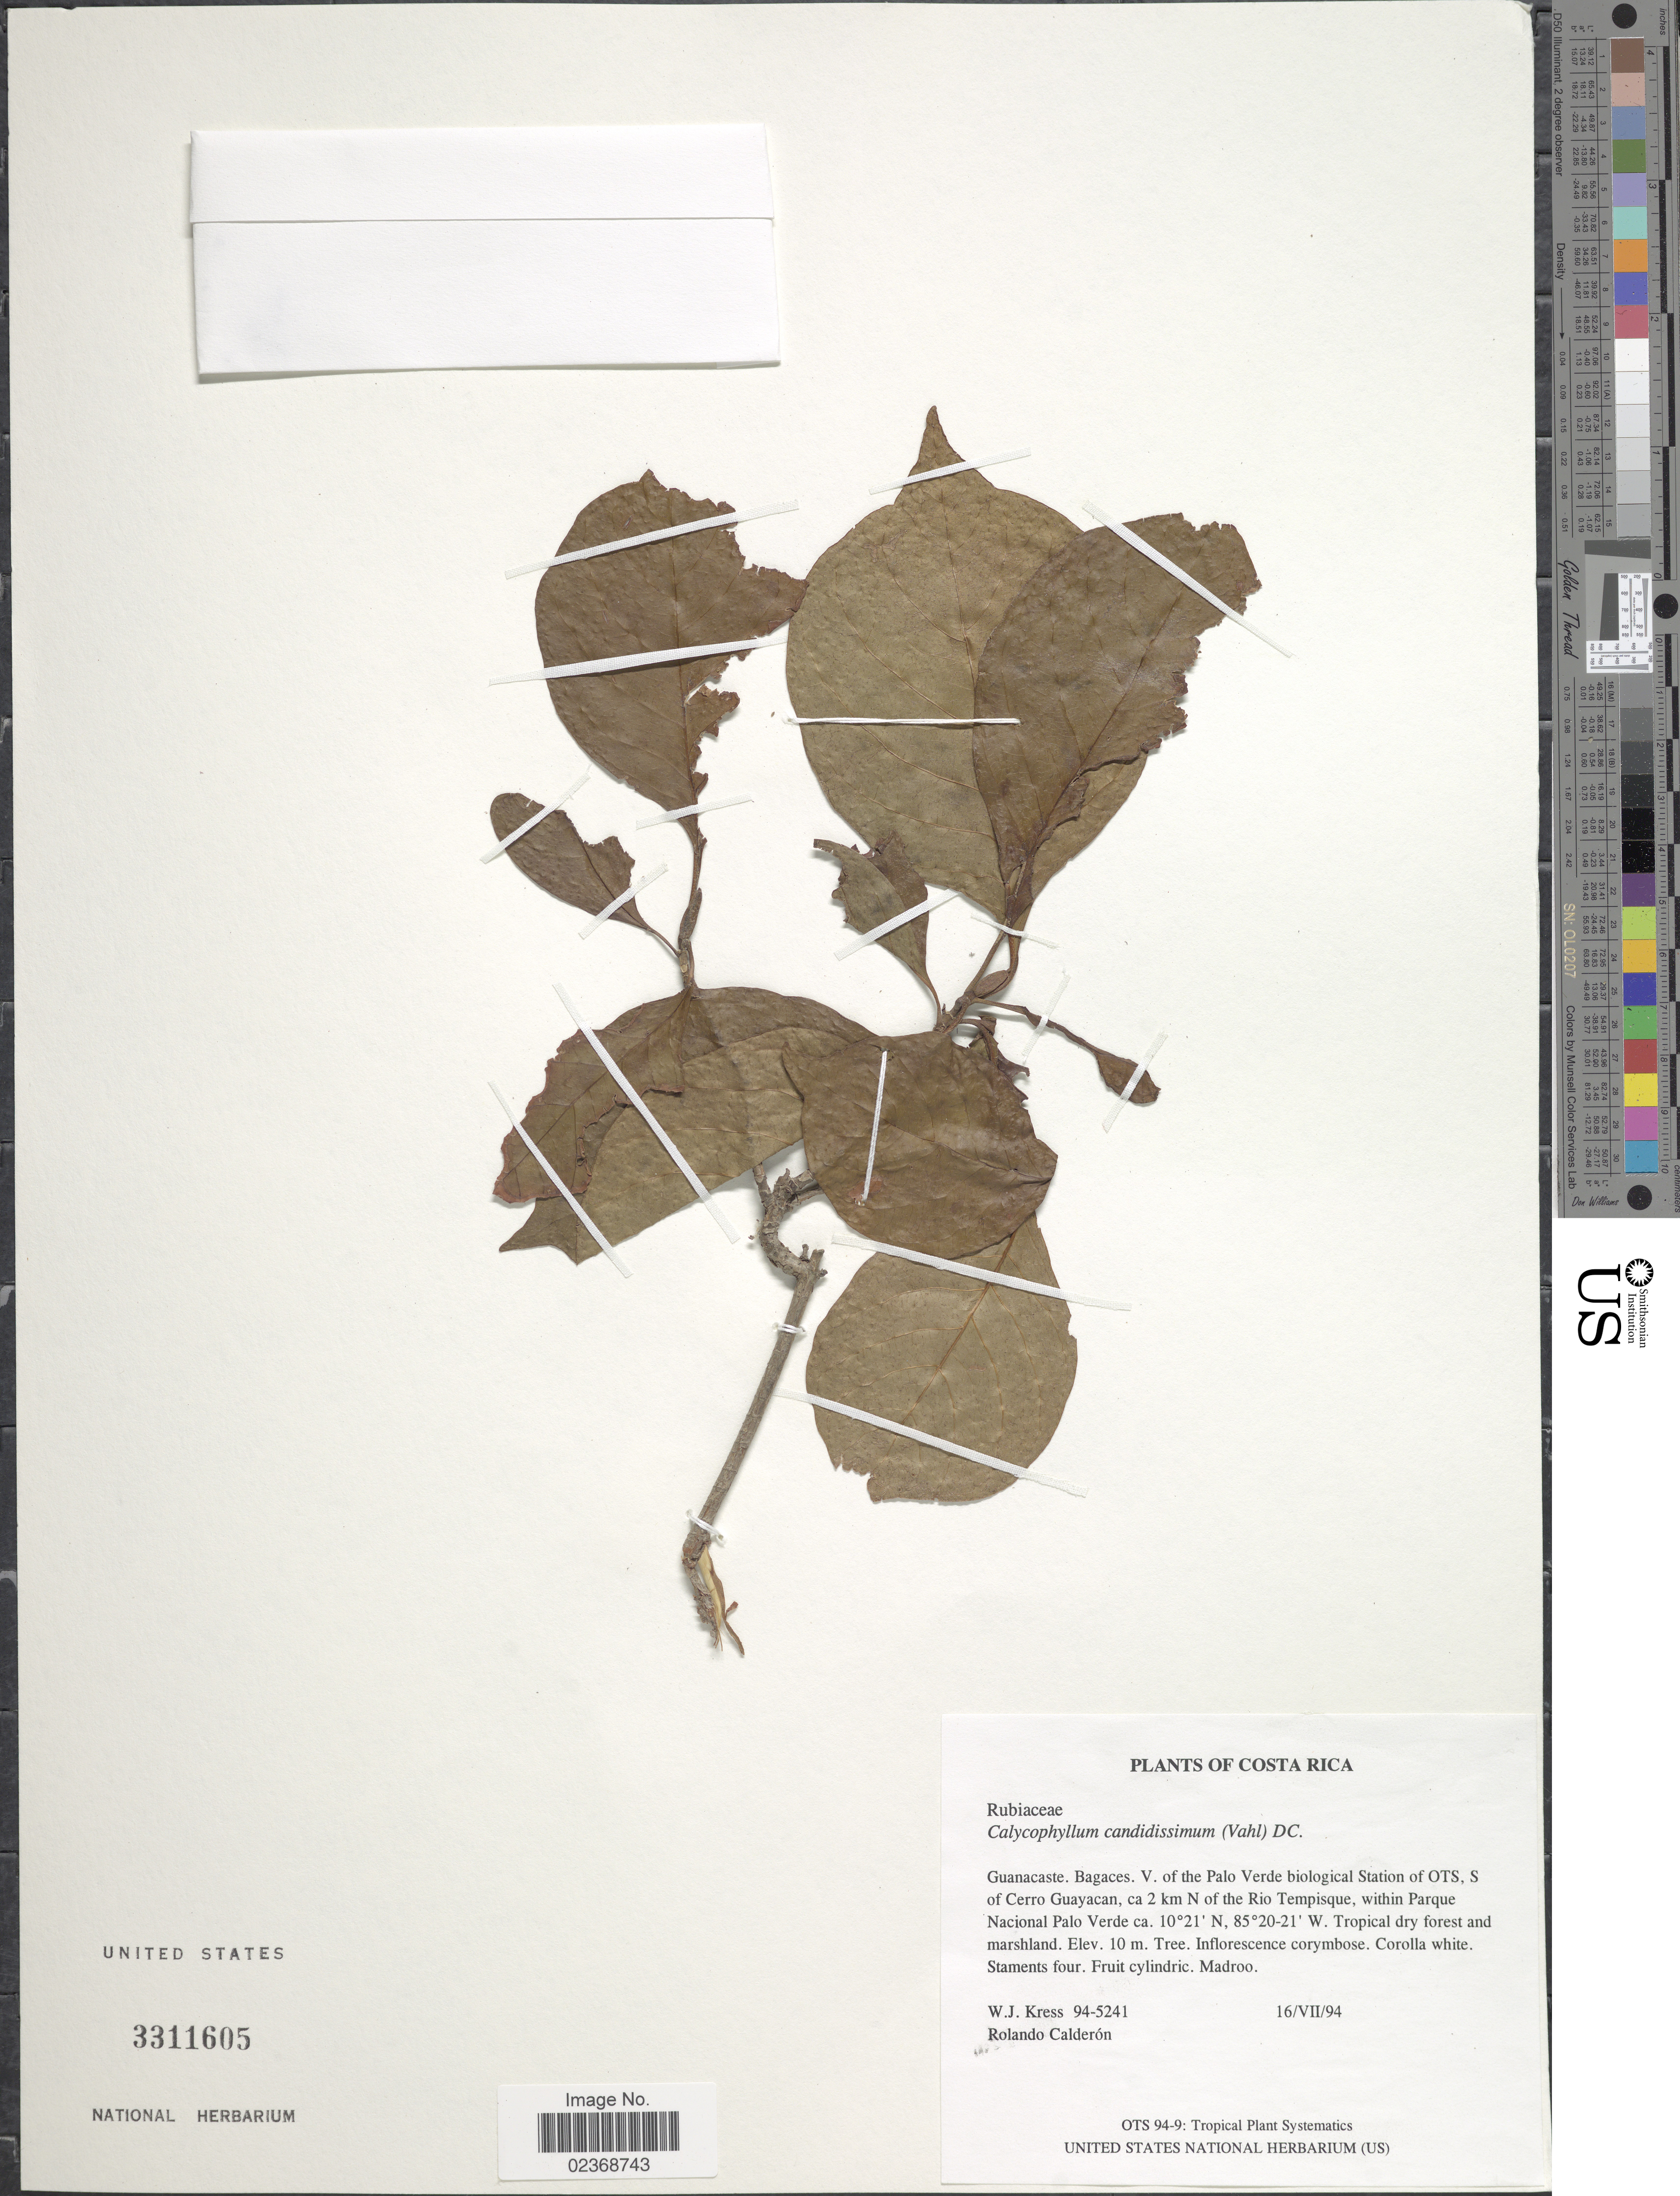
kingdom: Plantae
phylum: Tracheophyta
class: Magnoliopsida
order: Gentianales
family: Rubiaceae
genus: Calycophyllum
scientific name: Calycophyllum candidissimum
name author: (Vahl) DC.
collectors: W. J. Kress & R. Calderon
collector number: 94-5241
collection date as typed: Transcribed d/m/y: 16/7/94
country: Costa Rica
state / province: Guanacaste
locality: Bagaces. V. of the Palo Verde Biological Station of OTS, S of Cerro Guayacan, ca. 2 km N of the Rio Tempisque, within Parque Nacional Palo Verde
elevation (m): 10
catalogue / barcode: US 3311605